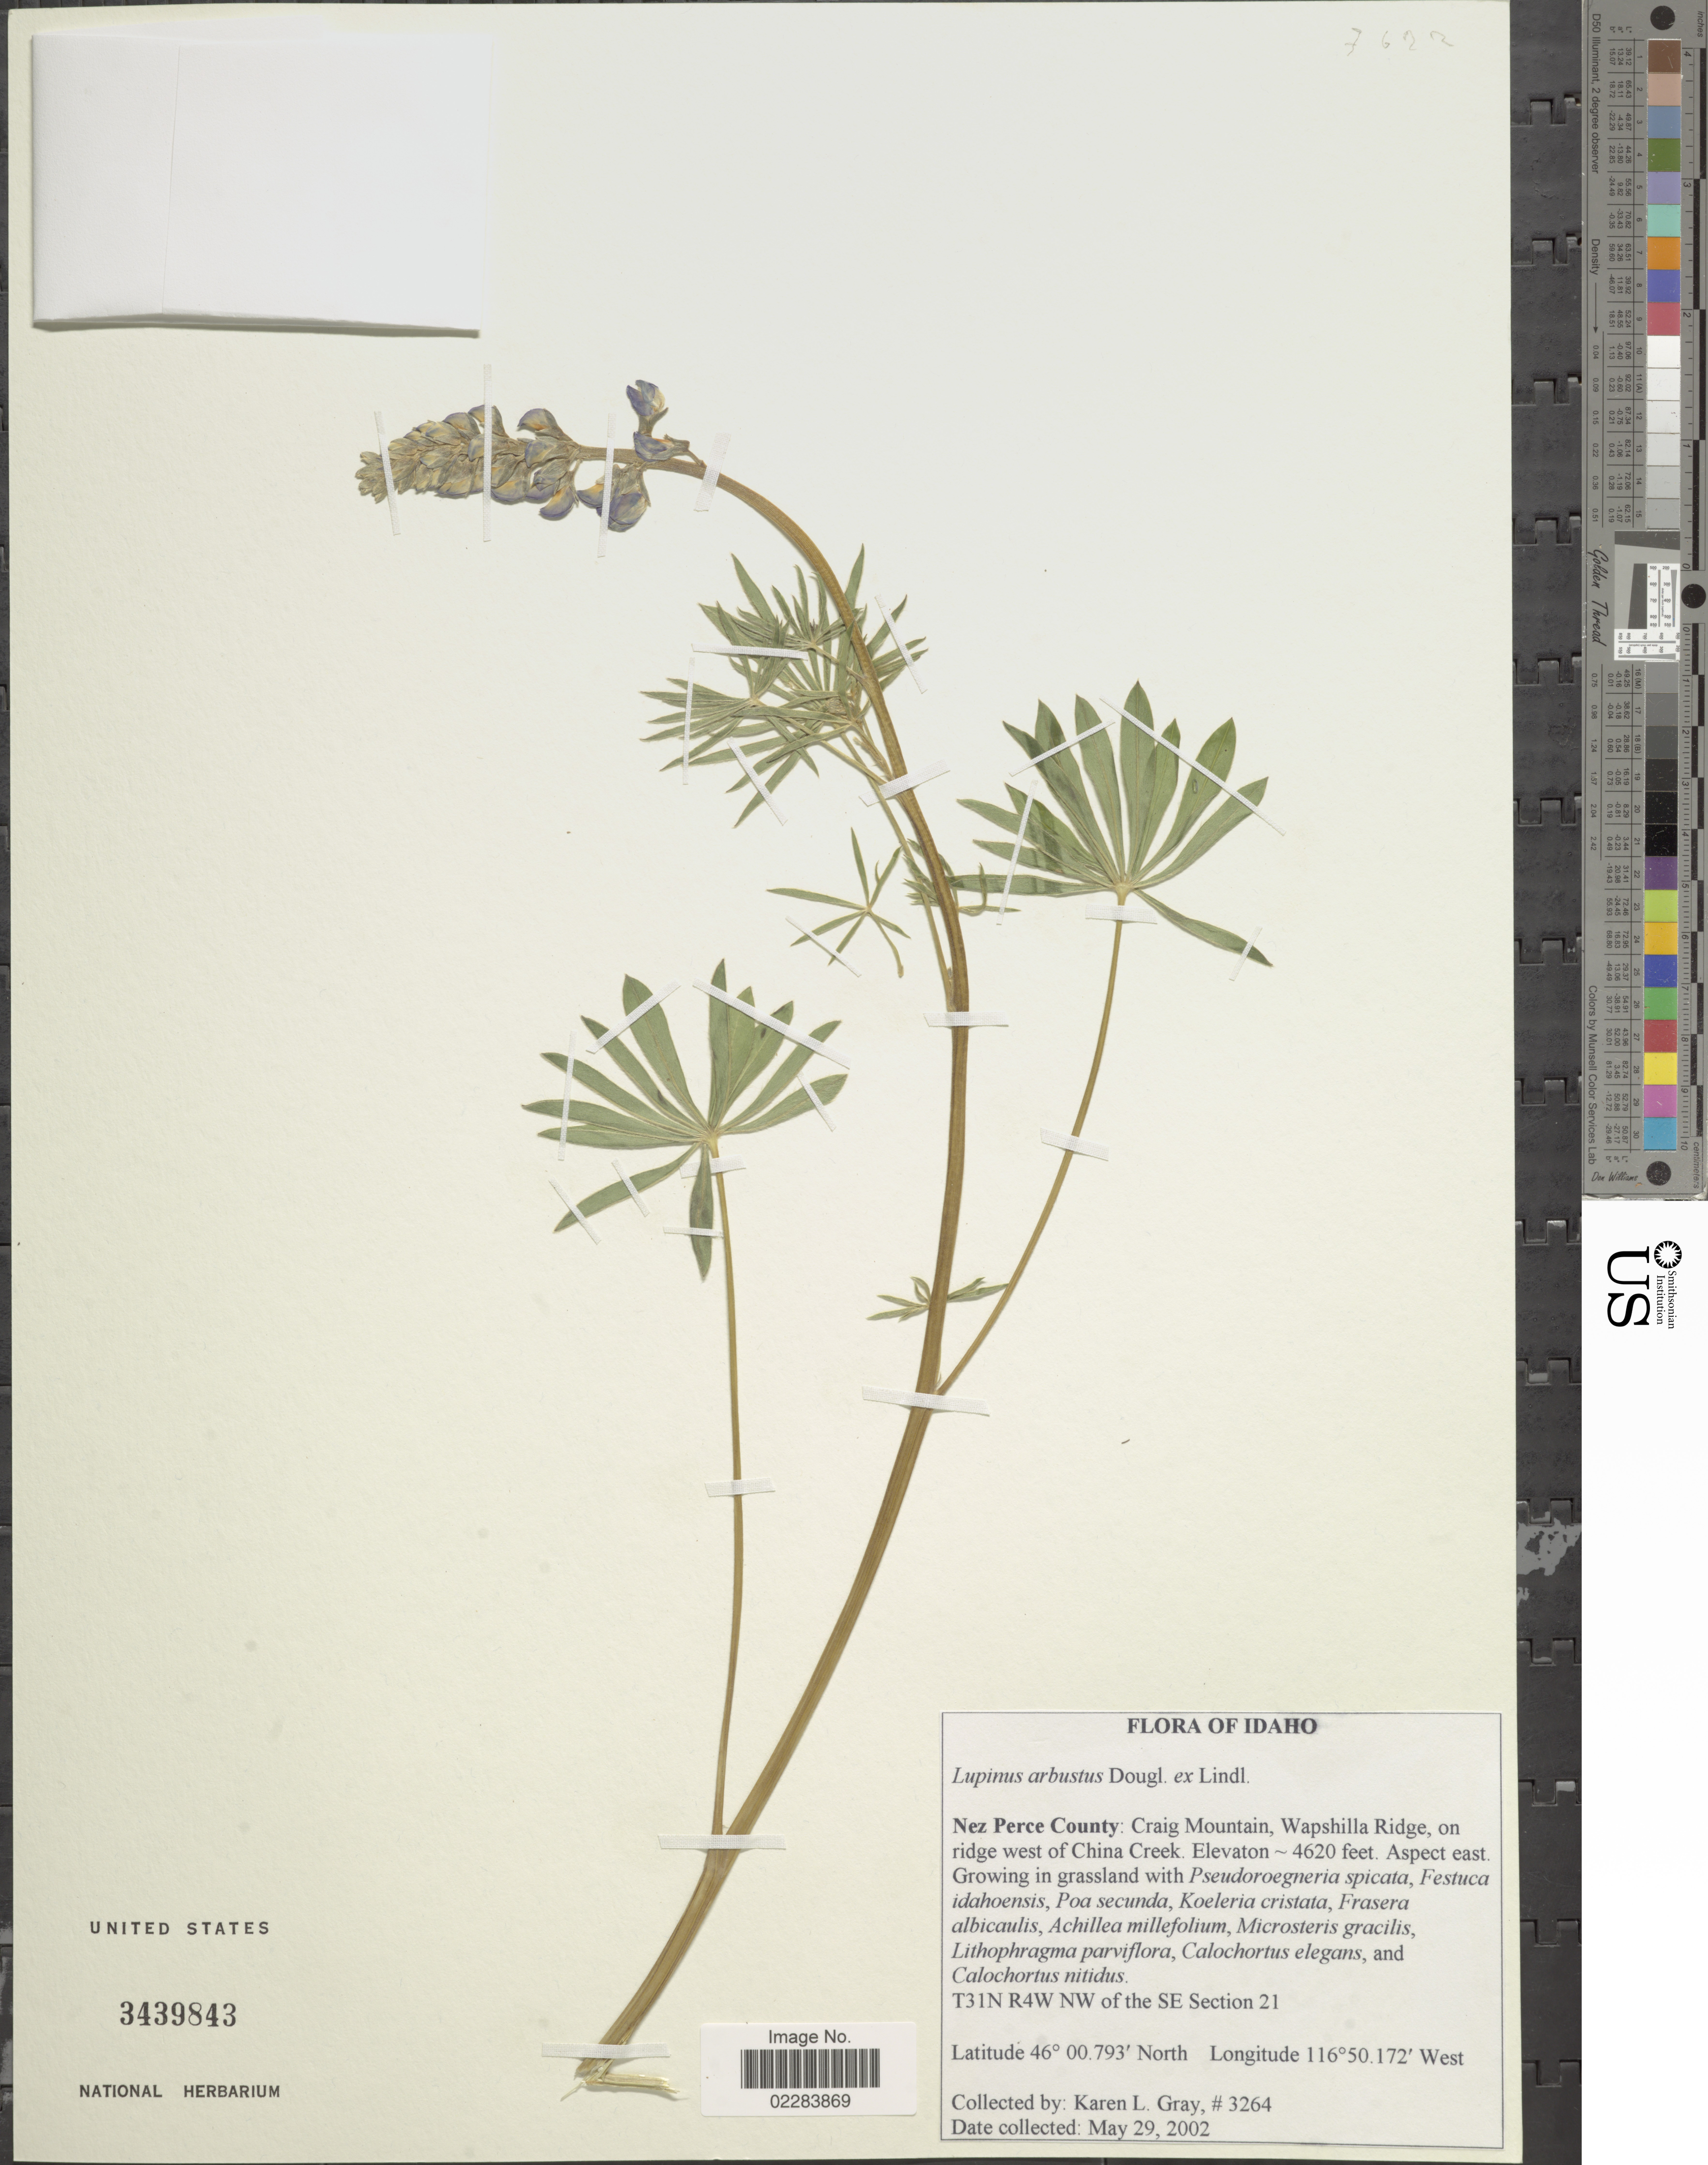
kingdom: Plantae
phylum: Tracheophyta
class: Magnoliopsida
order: Fabales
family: Fabaceae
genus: Lupinus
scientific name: Lupinus arbustus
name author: Lindl.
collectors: K. L. Gray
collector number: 3264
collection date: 2002-05-29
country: United States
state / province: Idaho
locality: Nez Perce County: Craig Mountain, Wapshilla Ridge, on ridge west of China Creek. T31 R4W NW of the SE section 21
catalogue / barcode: US 3439843